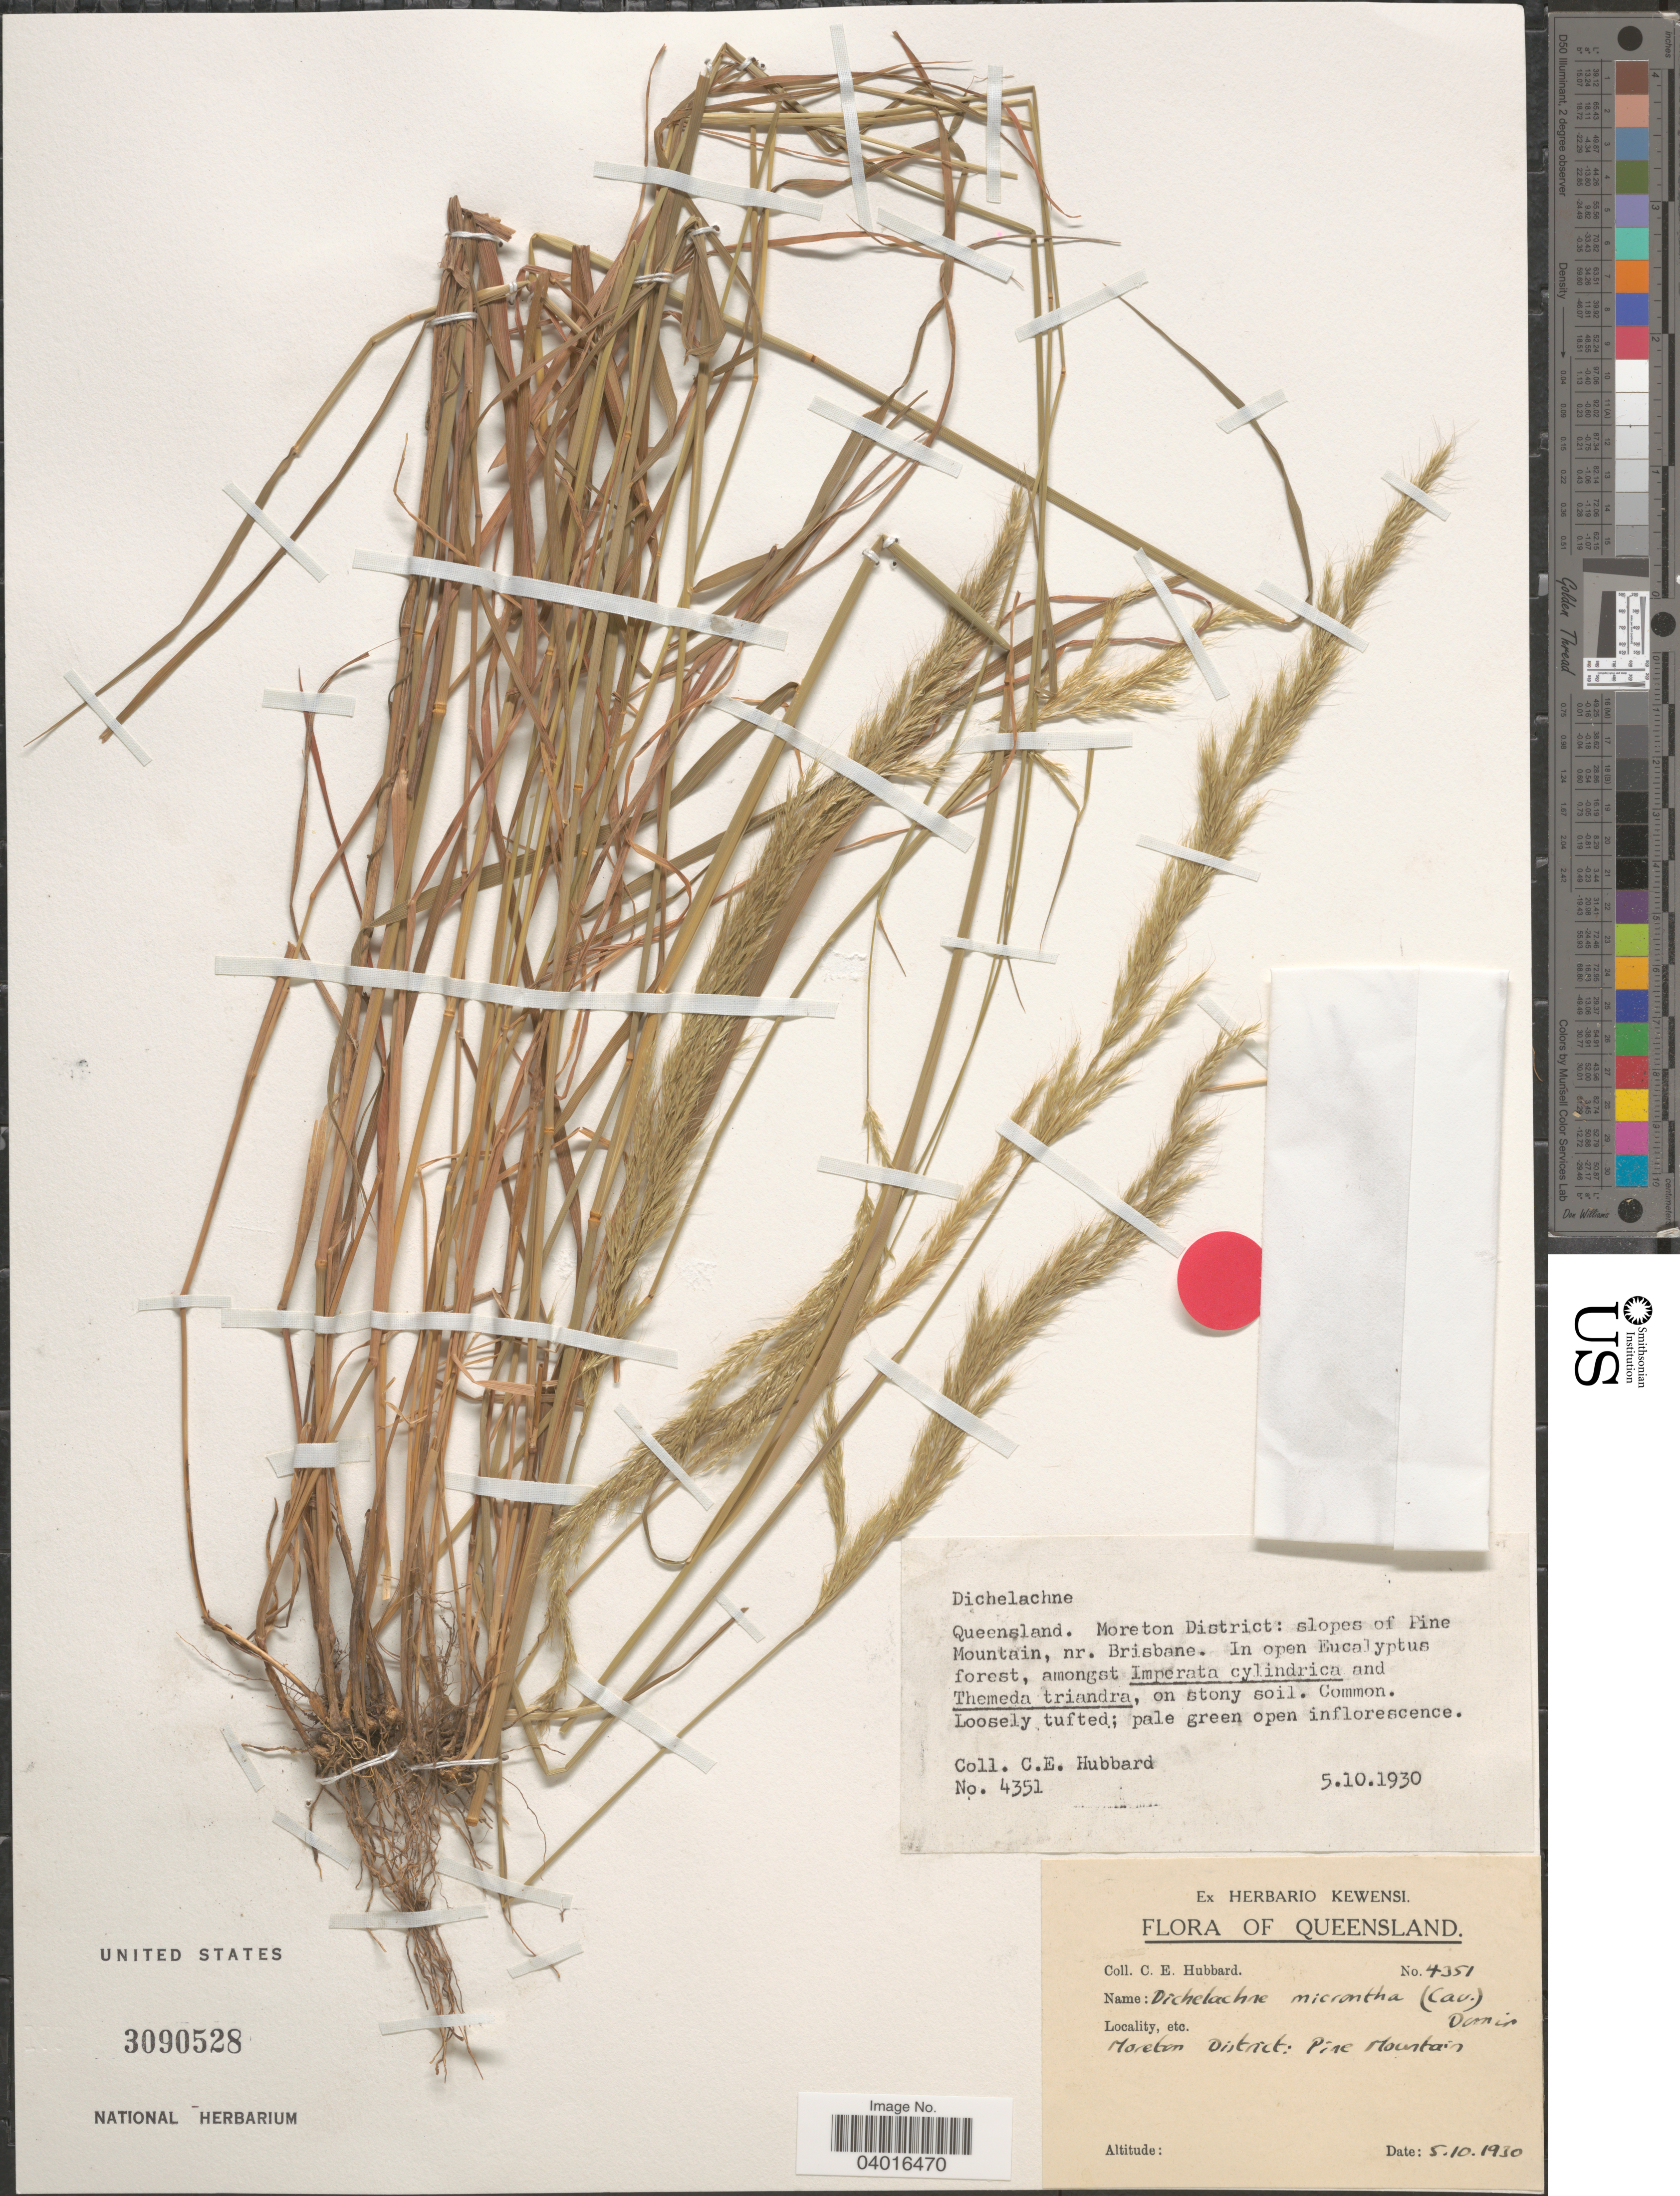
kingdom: Plantae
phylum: Tracheophyta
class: Liliopsida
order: Poales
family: Poaceae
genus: Dichelachne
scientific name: Dichelachne micrantha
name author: (Cav.) Domin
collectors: C. E. Hubbard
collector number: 4351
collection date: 1930-10-05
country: Australia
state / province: Queensland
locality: Moreton District: slopes of Pine Mountain, nr. Brisbane.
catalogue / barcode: US 3090528